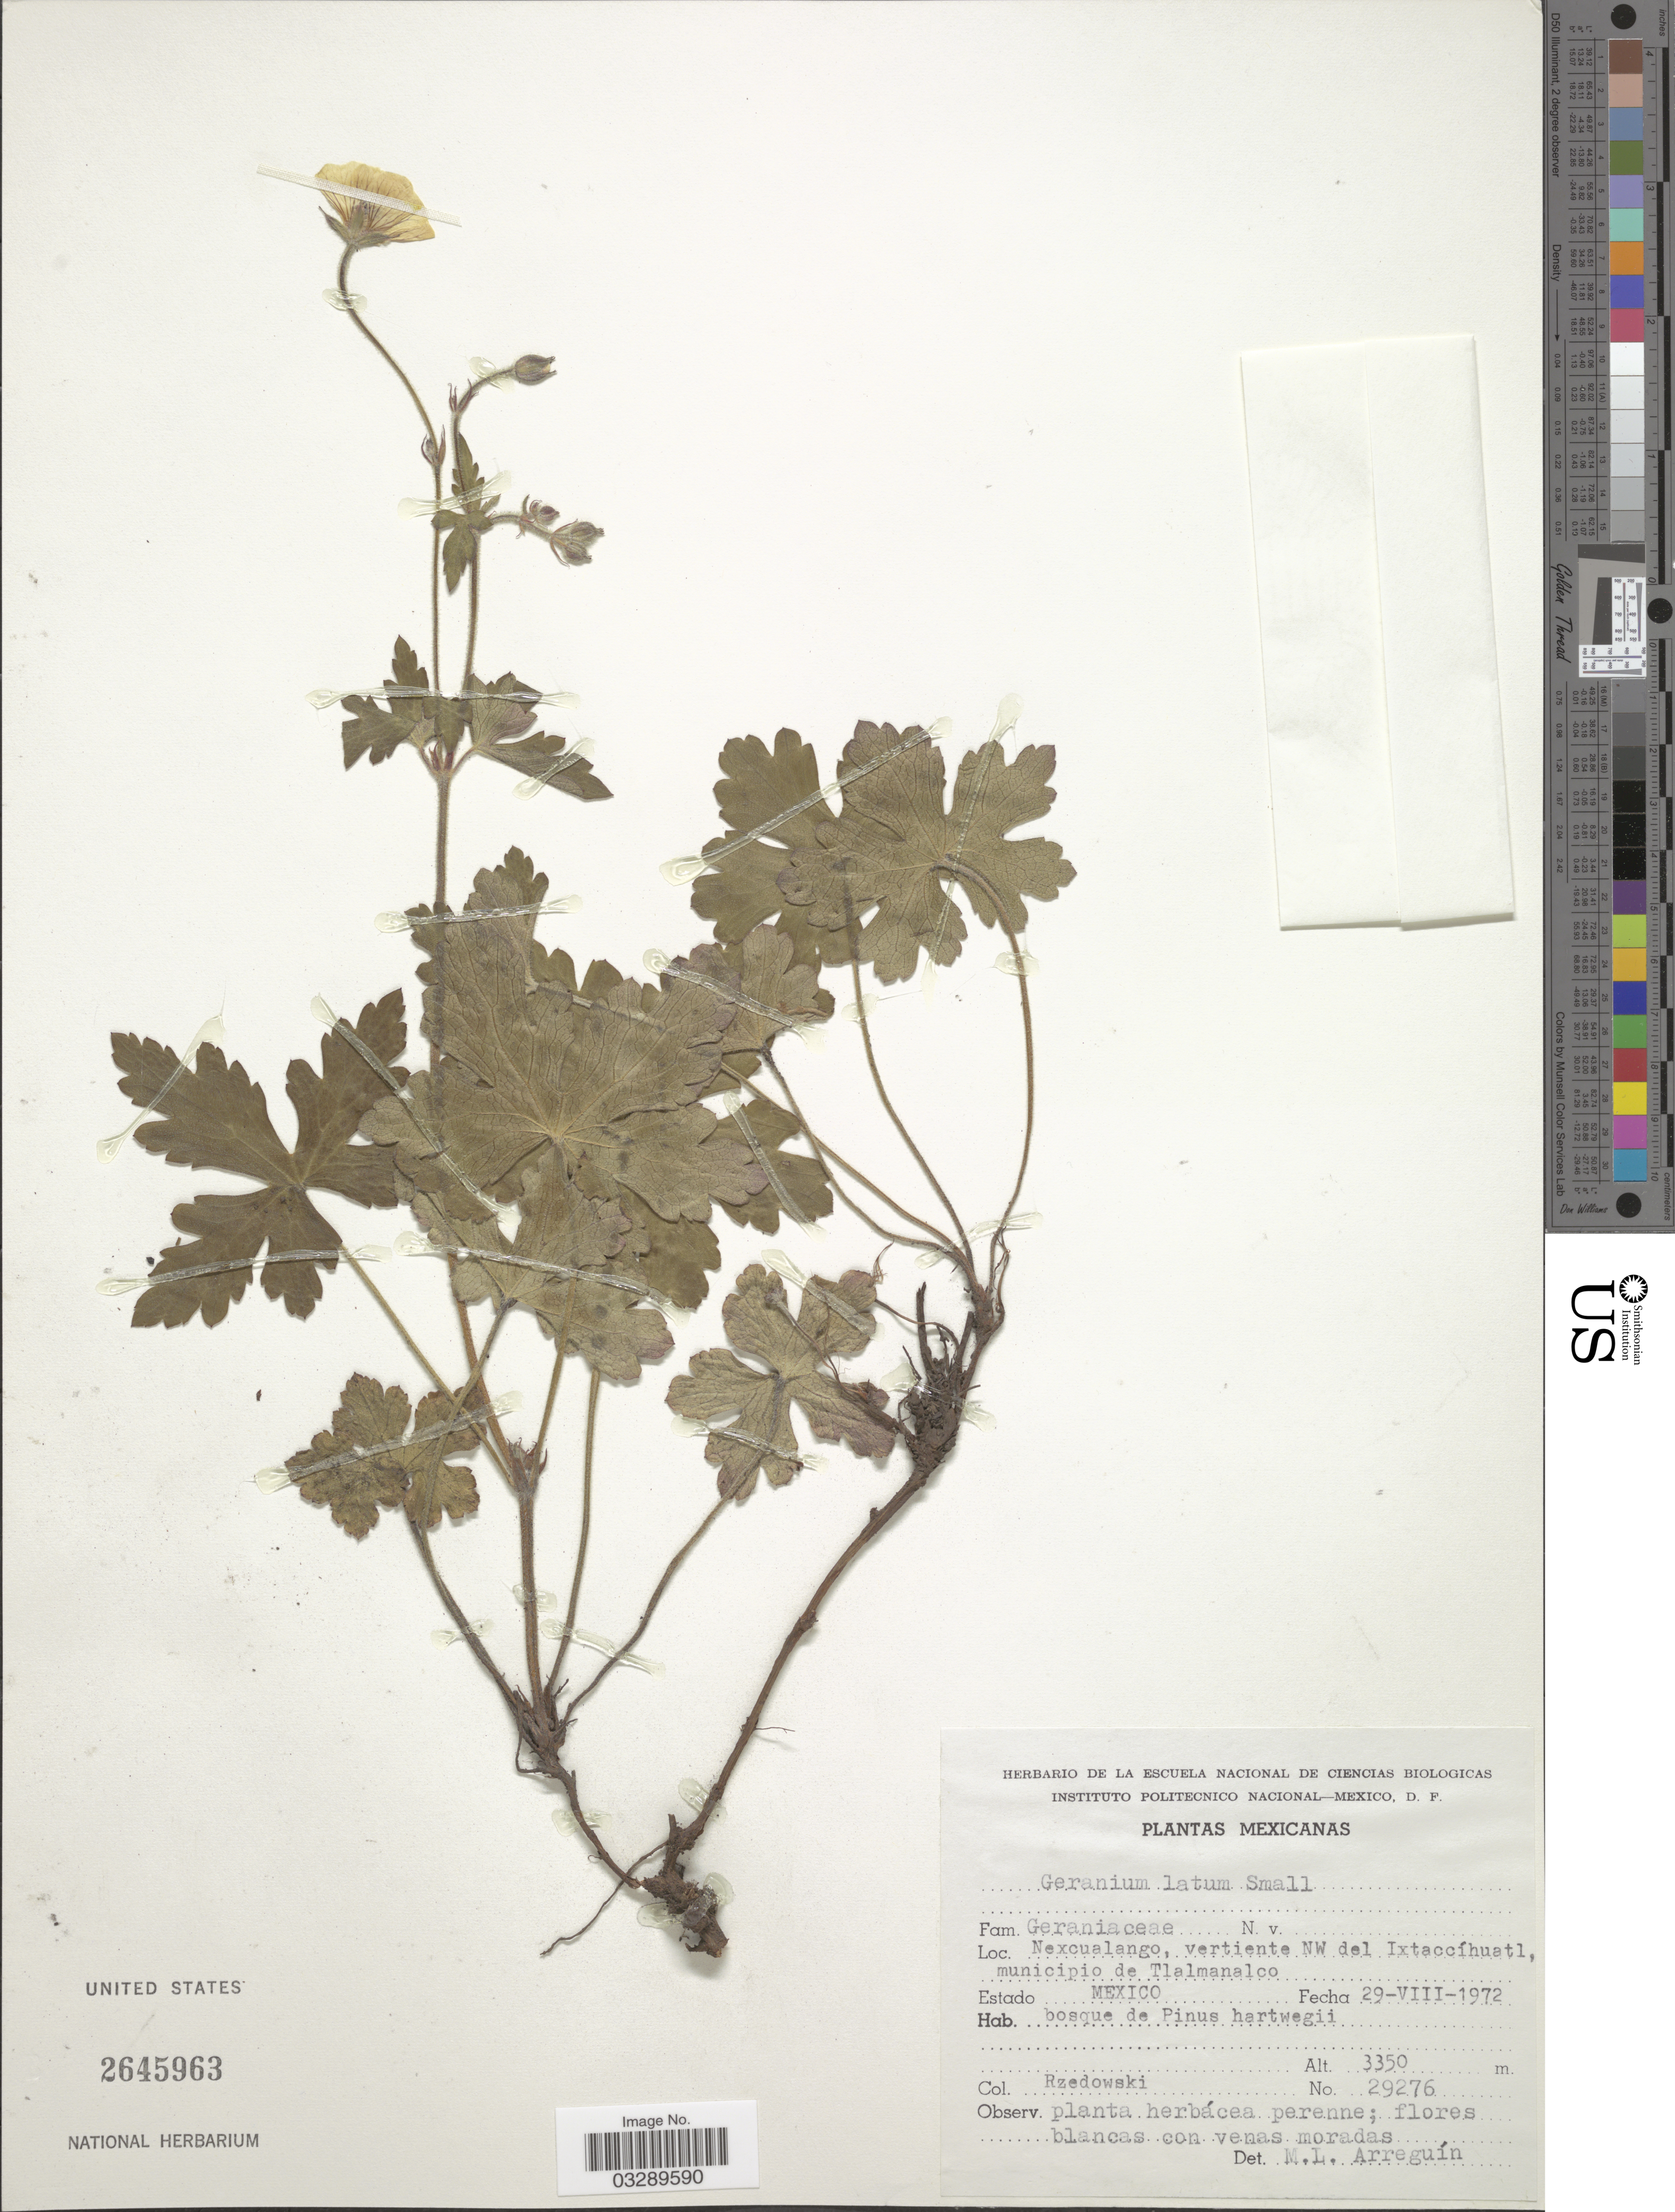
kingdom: Plantae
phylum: Tracheophyta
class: Magnoliopsida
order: Geraniales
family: Geraniaceae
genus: Geranium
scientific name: Geranium latum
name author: Small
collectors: Rzedowski, --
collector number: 29276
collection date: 1972-08-29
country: Mexico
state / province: México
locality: Nexcualango, vertiente NW del Ixtaccíhuatl, municipio de Tlalmanalco. Estado Mexico.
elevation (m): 3350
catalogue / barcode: US 2645963